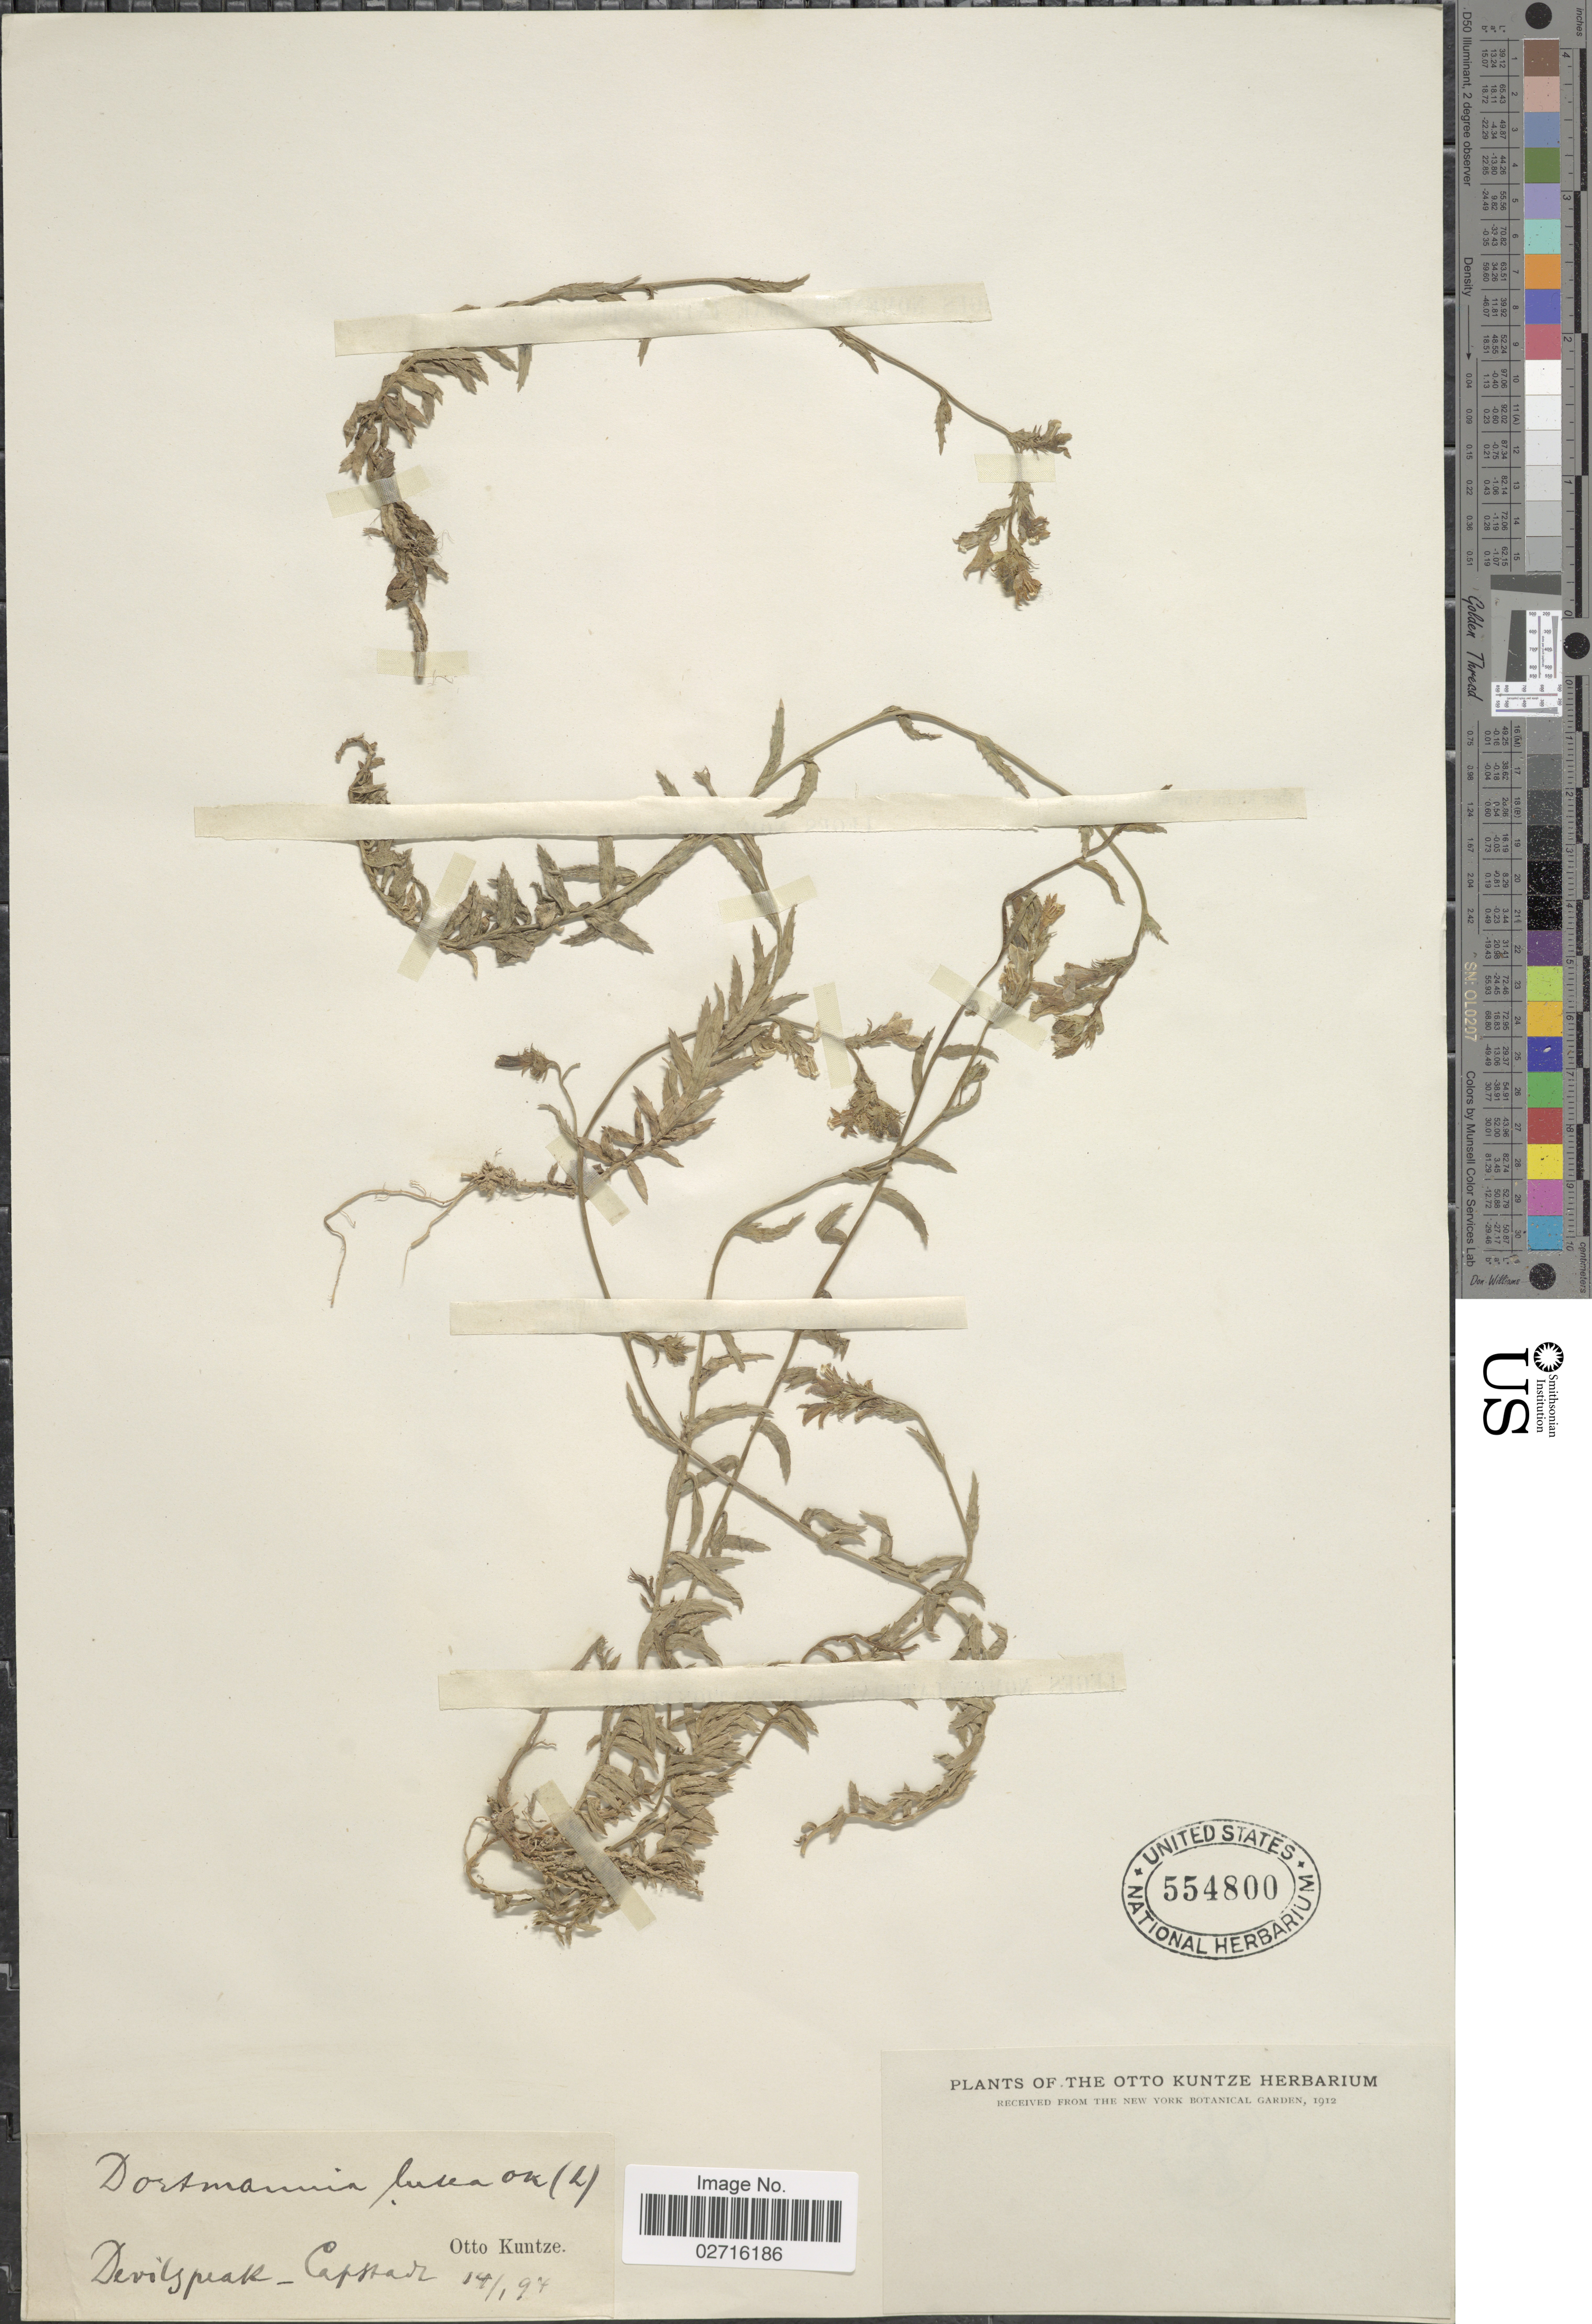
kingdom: Plantae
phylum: Tracheophyta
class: Magnoliopsida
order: Asterales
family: Campanulaceae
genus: Lobelia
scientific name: Lobelia lutea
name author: L.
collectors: C.E.O. Kuntze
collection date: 1897-01-14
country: South Africa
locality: Devilspeak - Capstadt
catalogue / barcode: US 554800